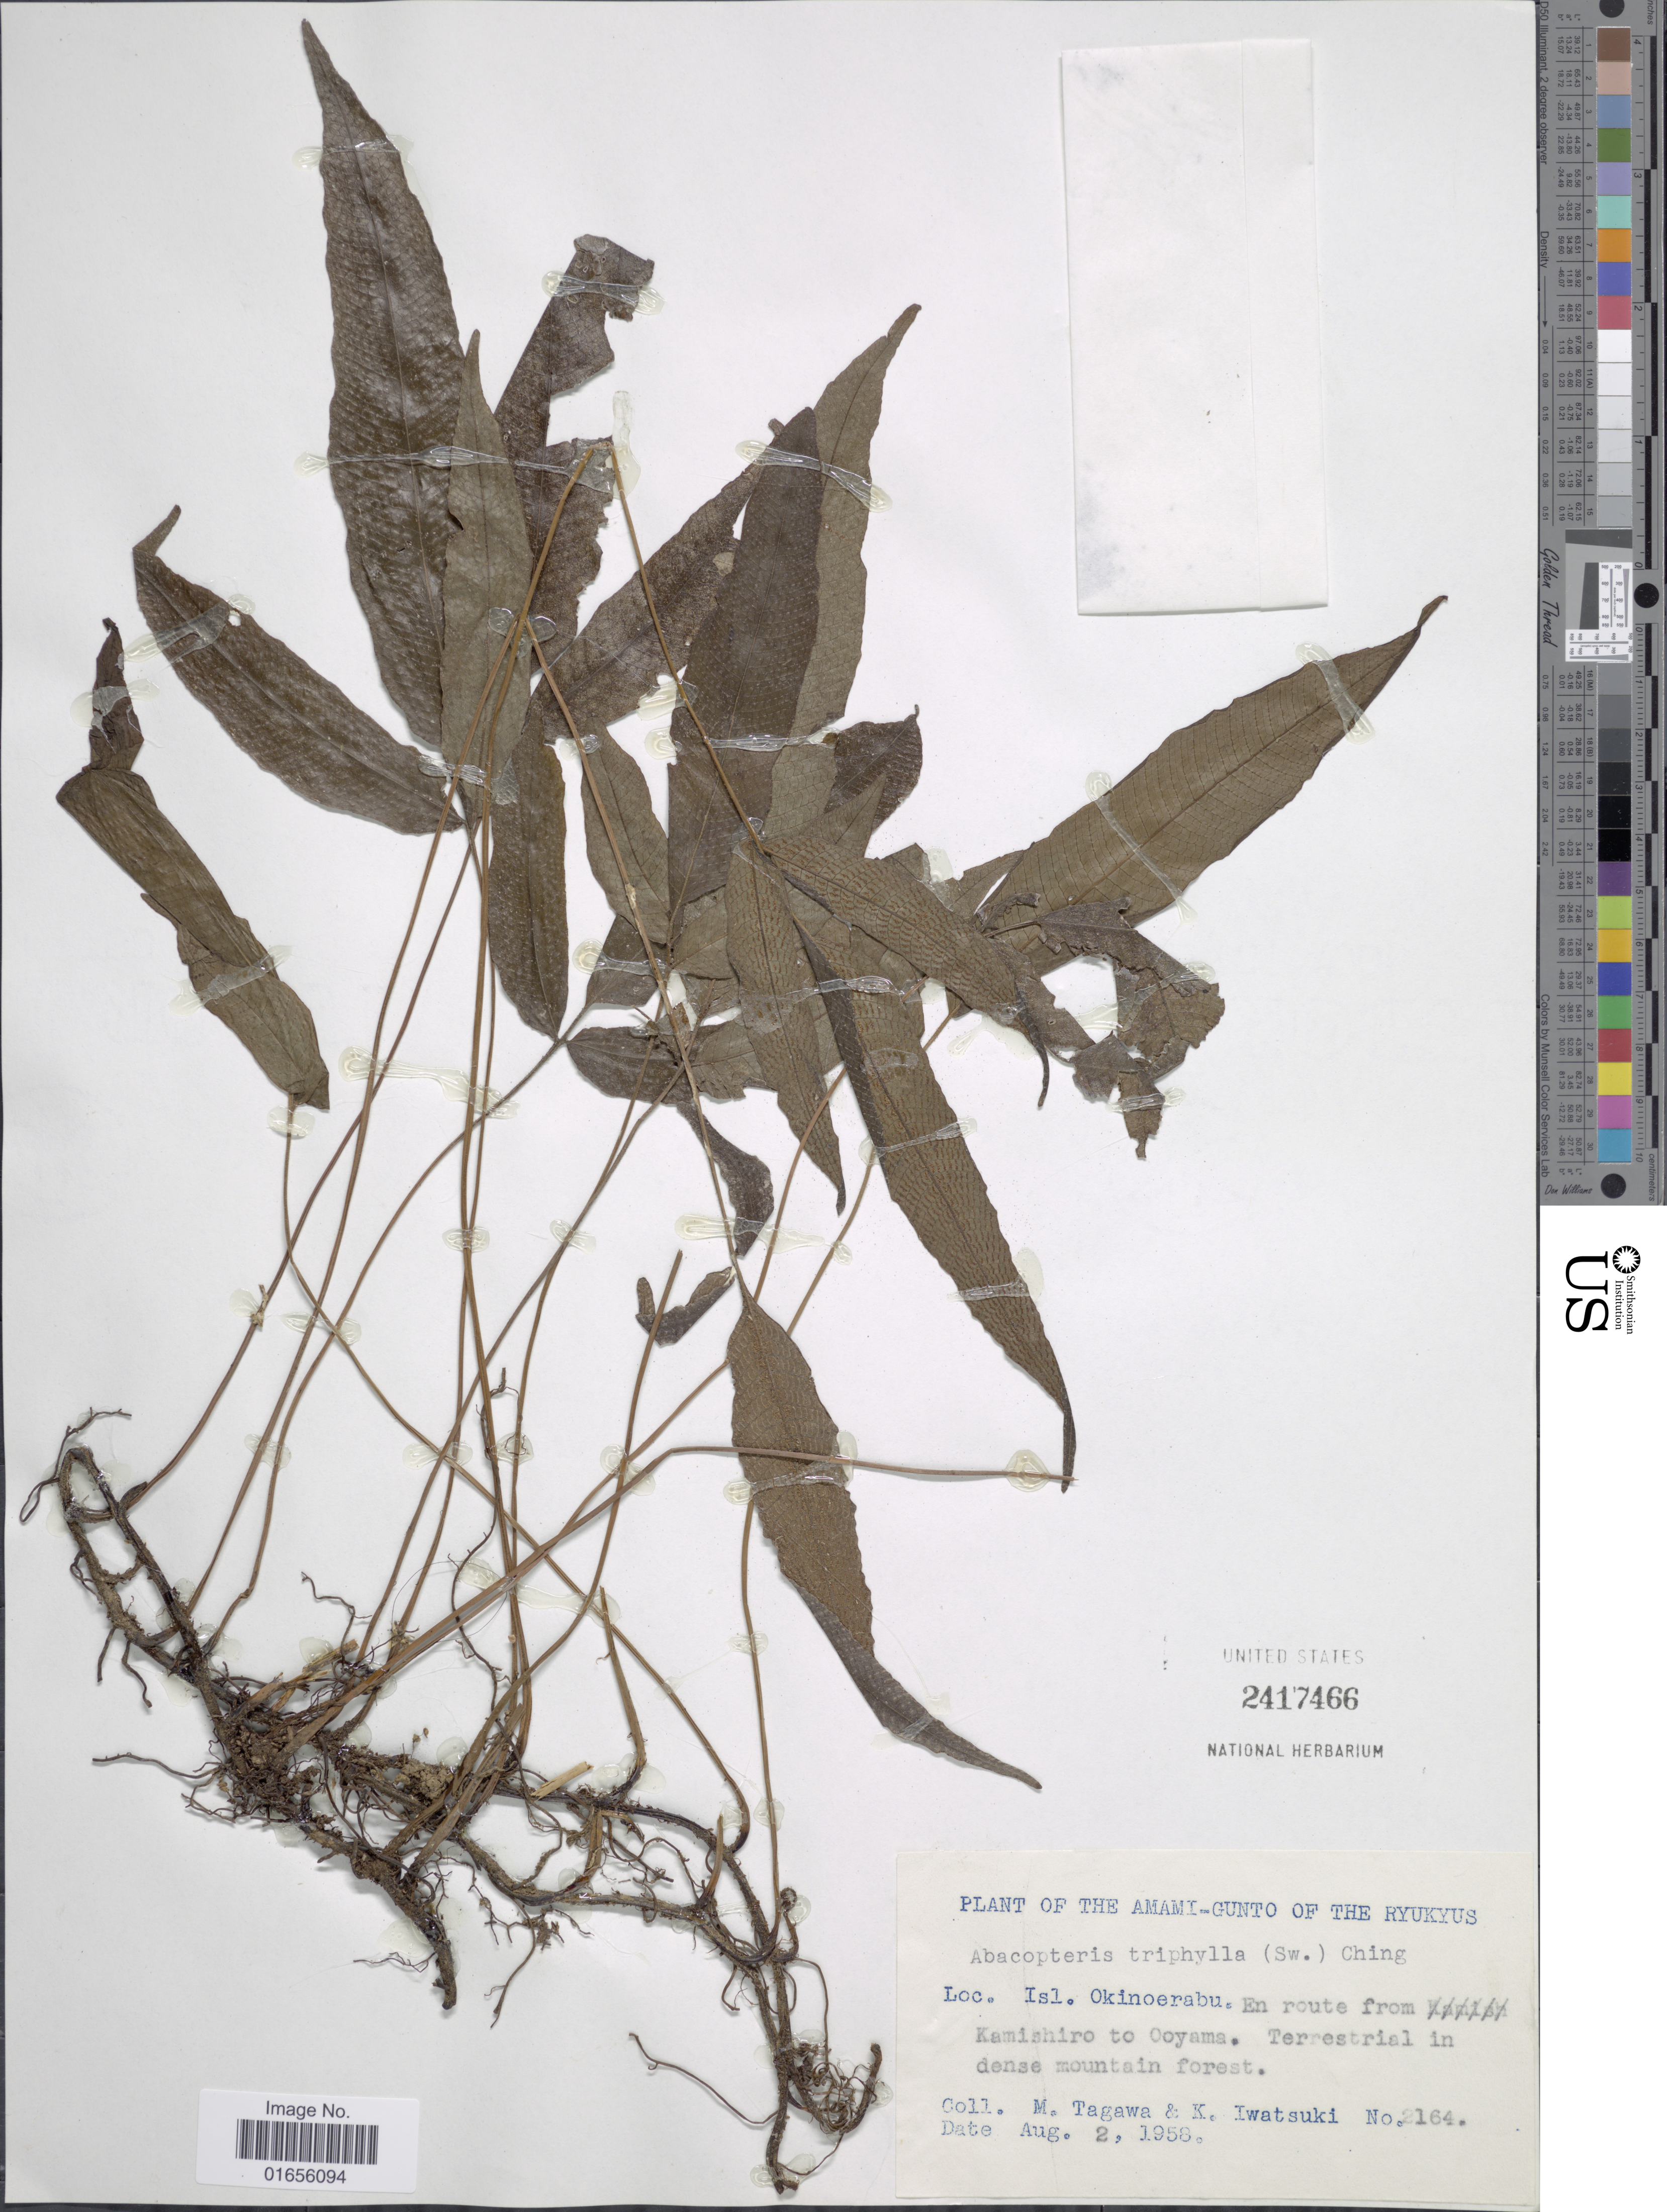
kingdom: Plantae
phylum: Tracheophyta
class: Polypodiopsida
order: Polypodiales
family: Thelypteridaceae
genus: Pronephrium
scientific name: Pronephrium triphyllum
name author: (Sw.) Holttum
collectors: M. Tagawa & K. Iwatsuki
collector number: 2164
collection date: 1958-08-02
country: Japan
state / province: Okinawa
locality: Amami - Gunto of the Ryukyus, Isl. Okinoerabu. En route from Kamishiro to Ooyama. Terrestrial in dense mountain forest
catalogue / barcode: US 2417466